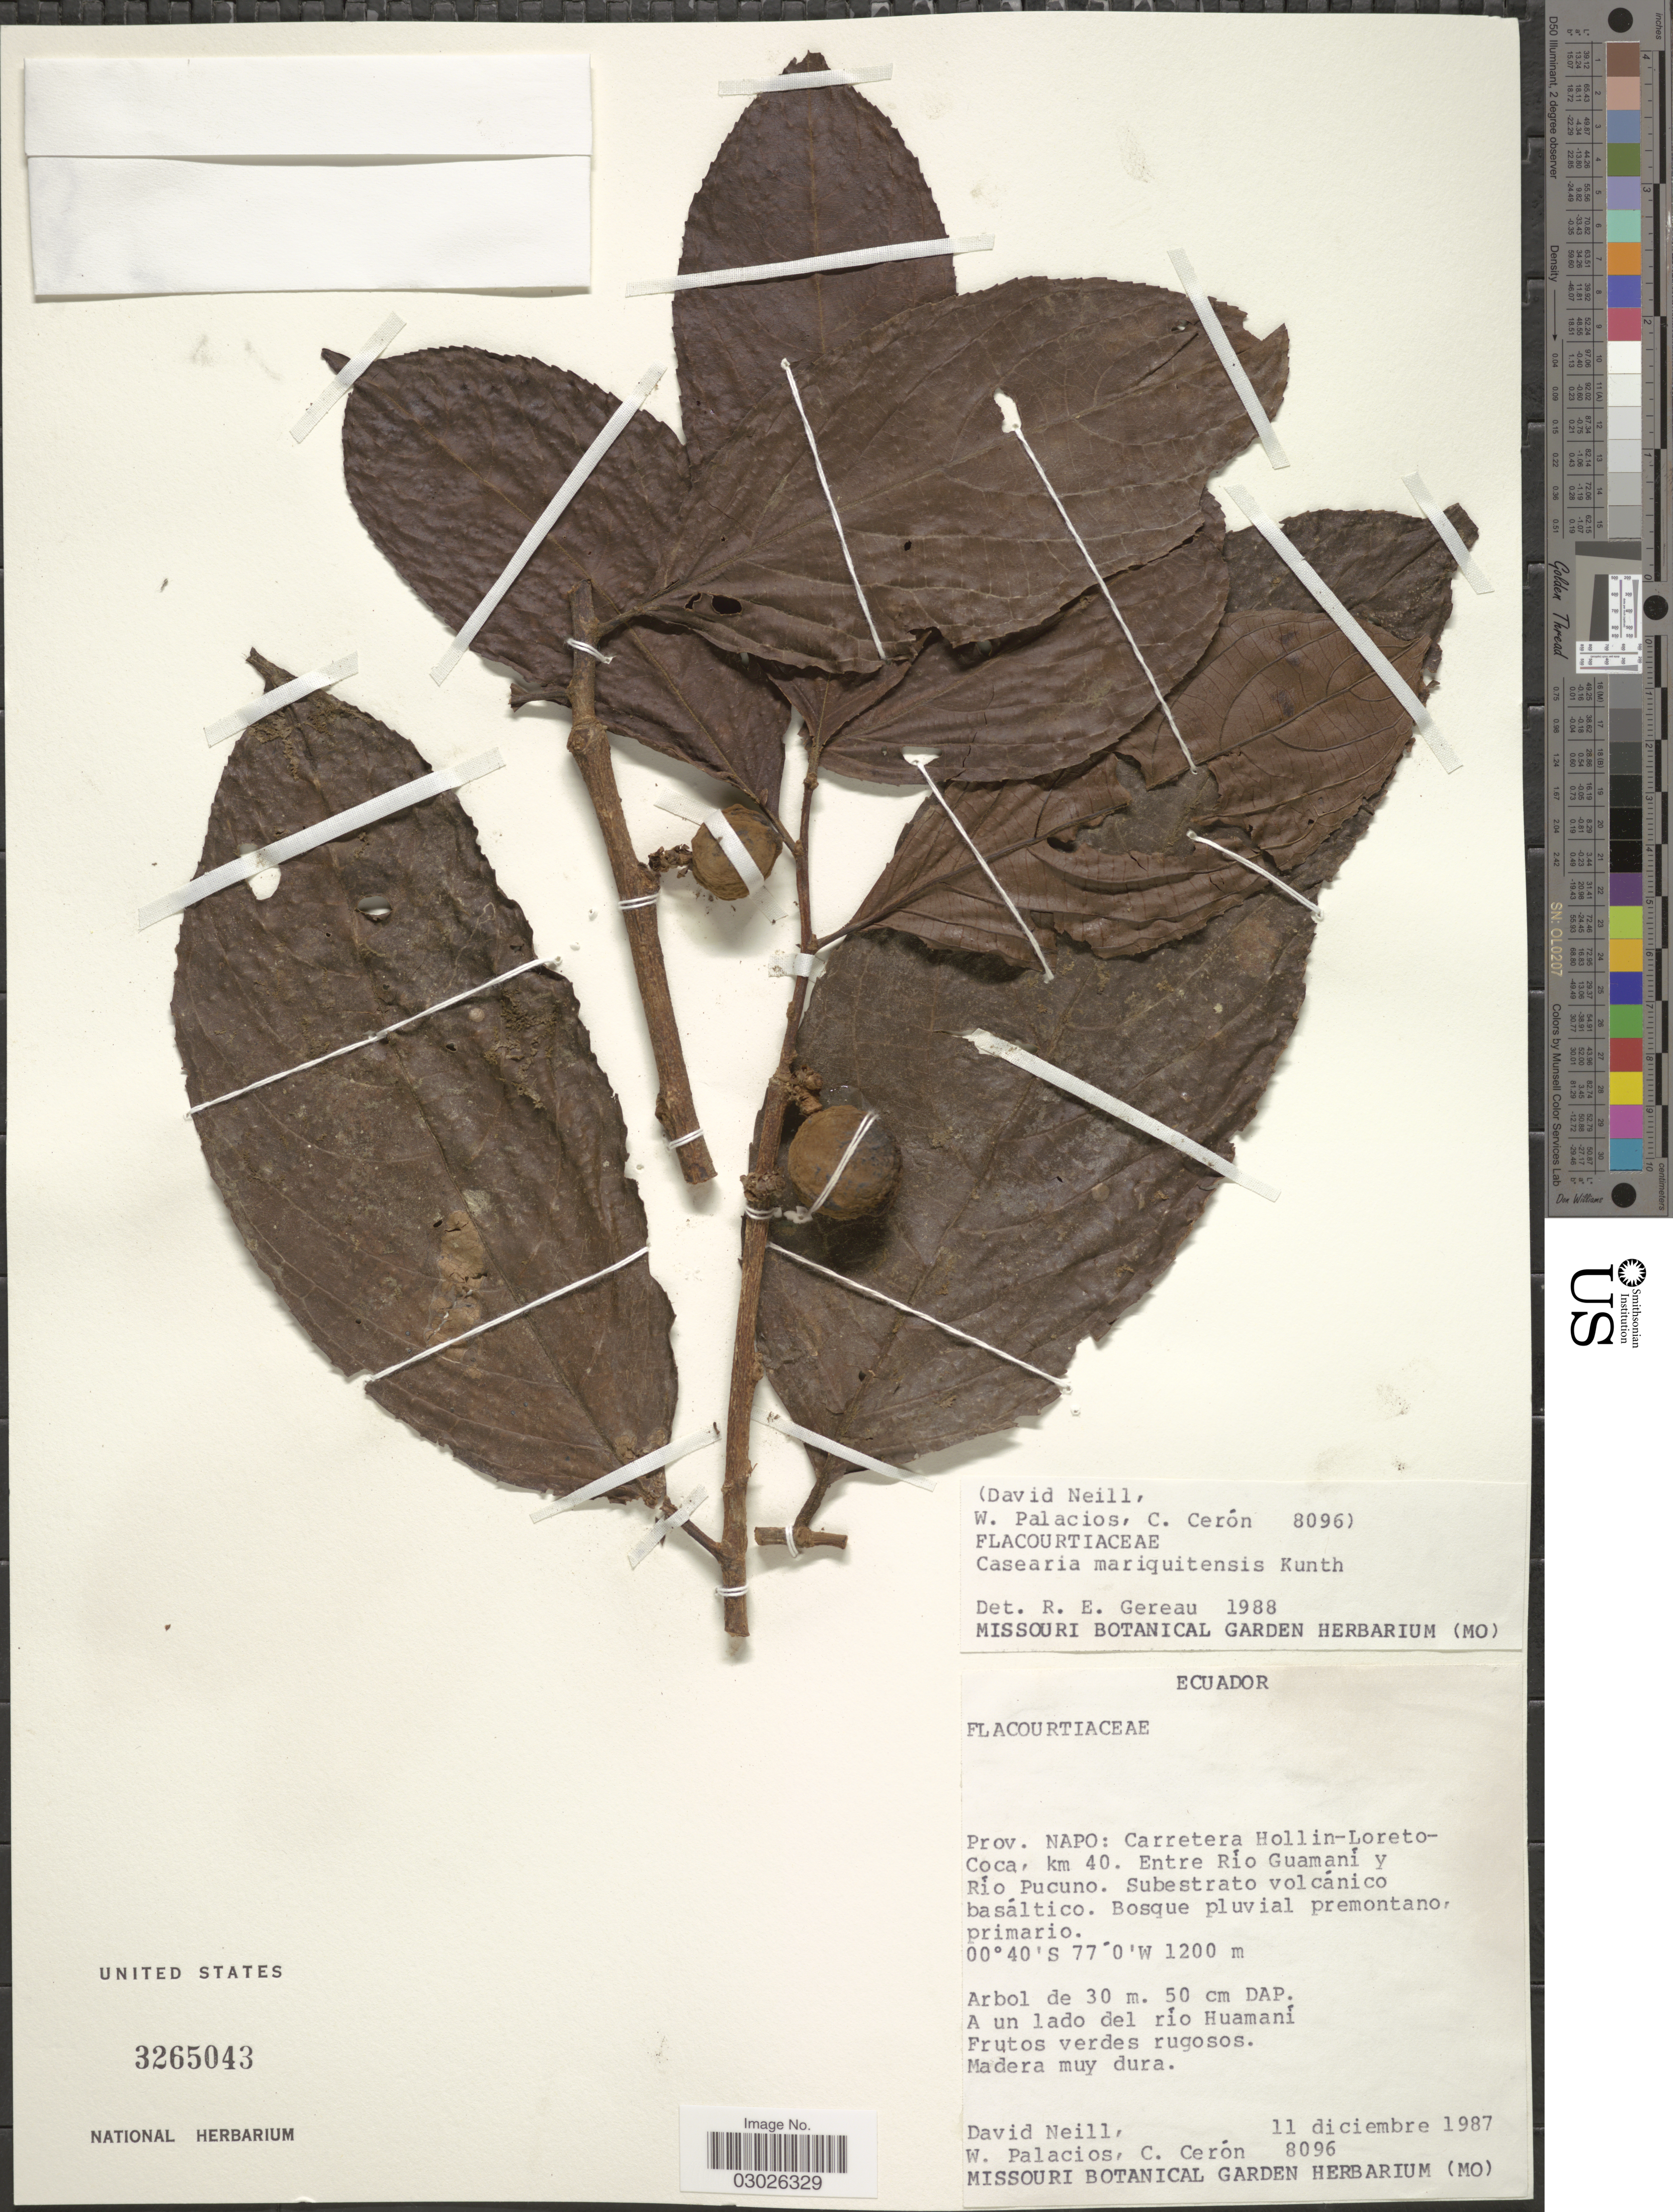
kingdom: Plantae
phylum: Tracheophyta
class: Magnoliopsida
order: Malpighiales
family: Salicaceae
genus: Casearia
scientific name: Casearia mariquitensis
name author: Kunth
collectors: D. Neill, W. Palacios & C. E. Cerón M.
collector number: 8096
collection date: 1987-12-11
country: Ecuador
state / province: Napo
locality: Carretera Hollin-Loreto-Coca, km 40. Entre Río Guamaní y Río Pucuno.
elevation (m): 1200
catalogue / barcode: US 3265043